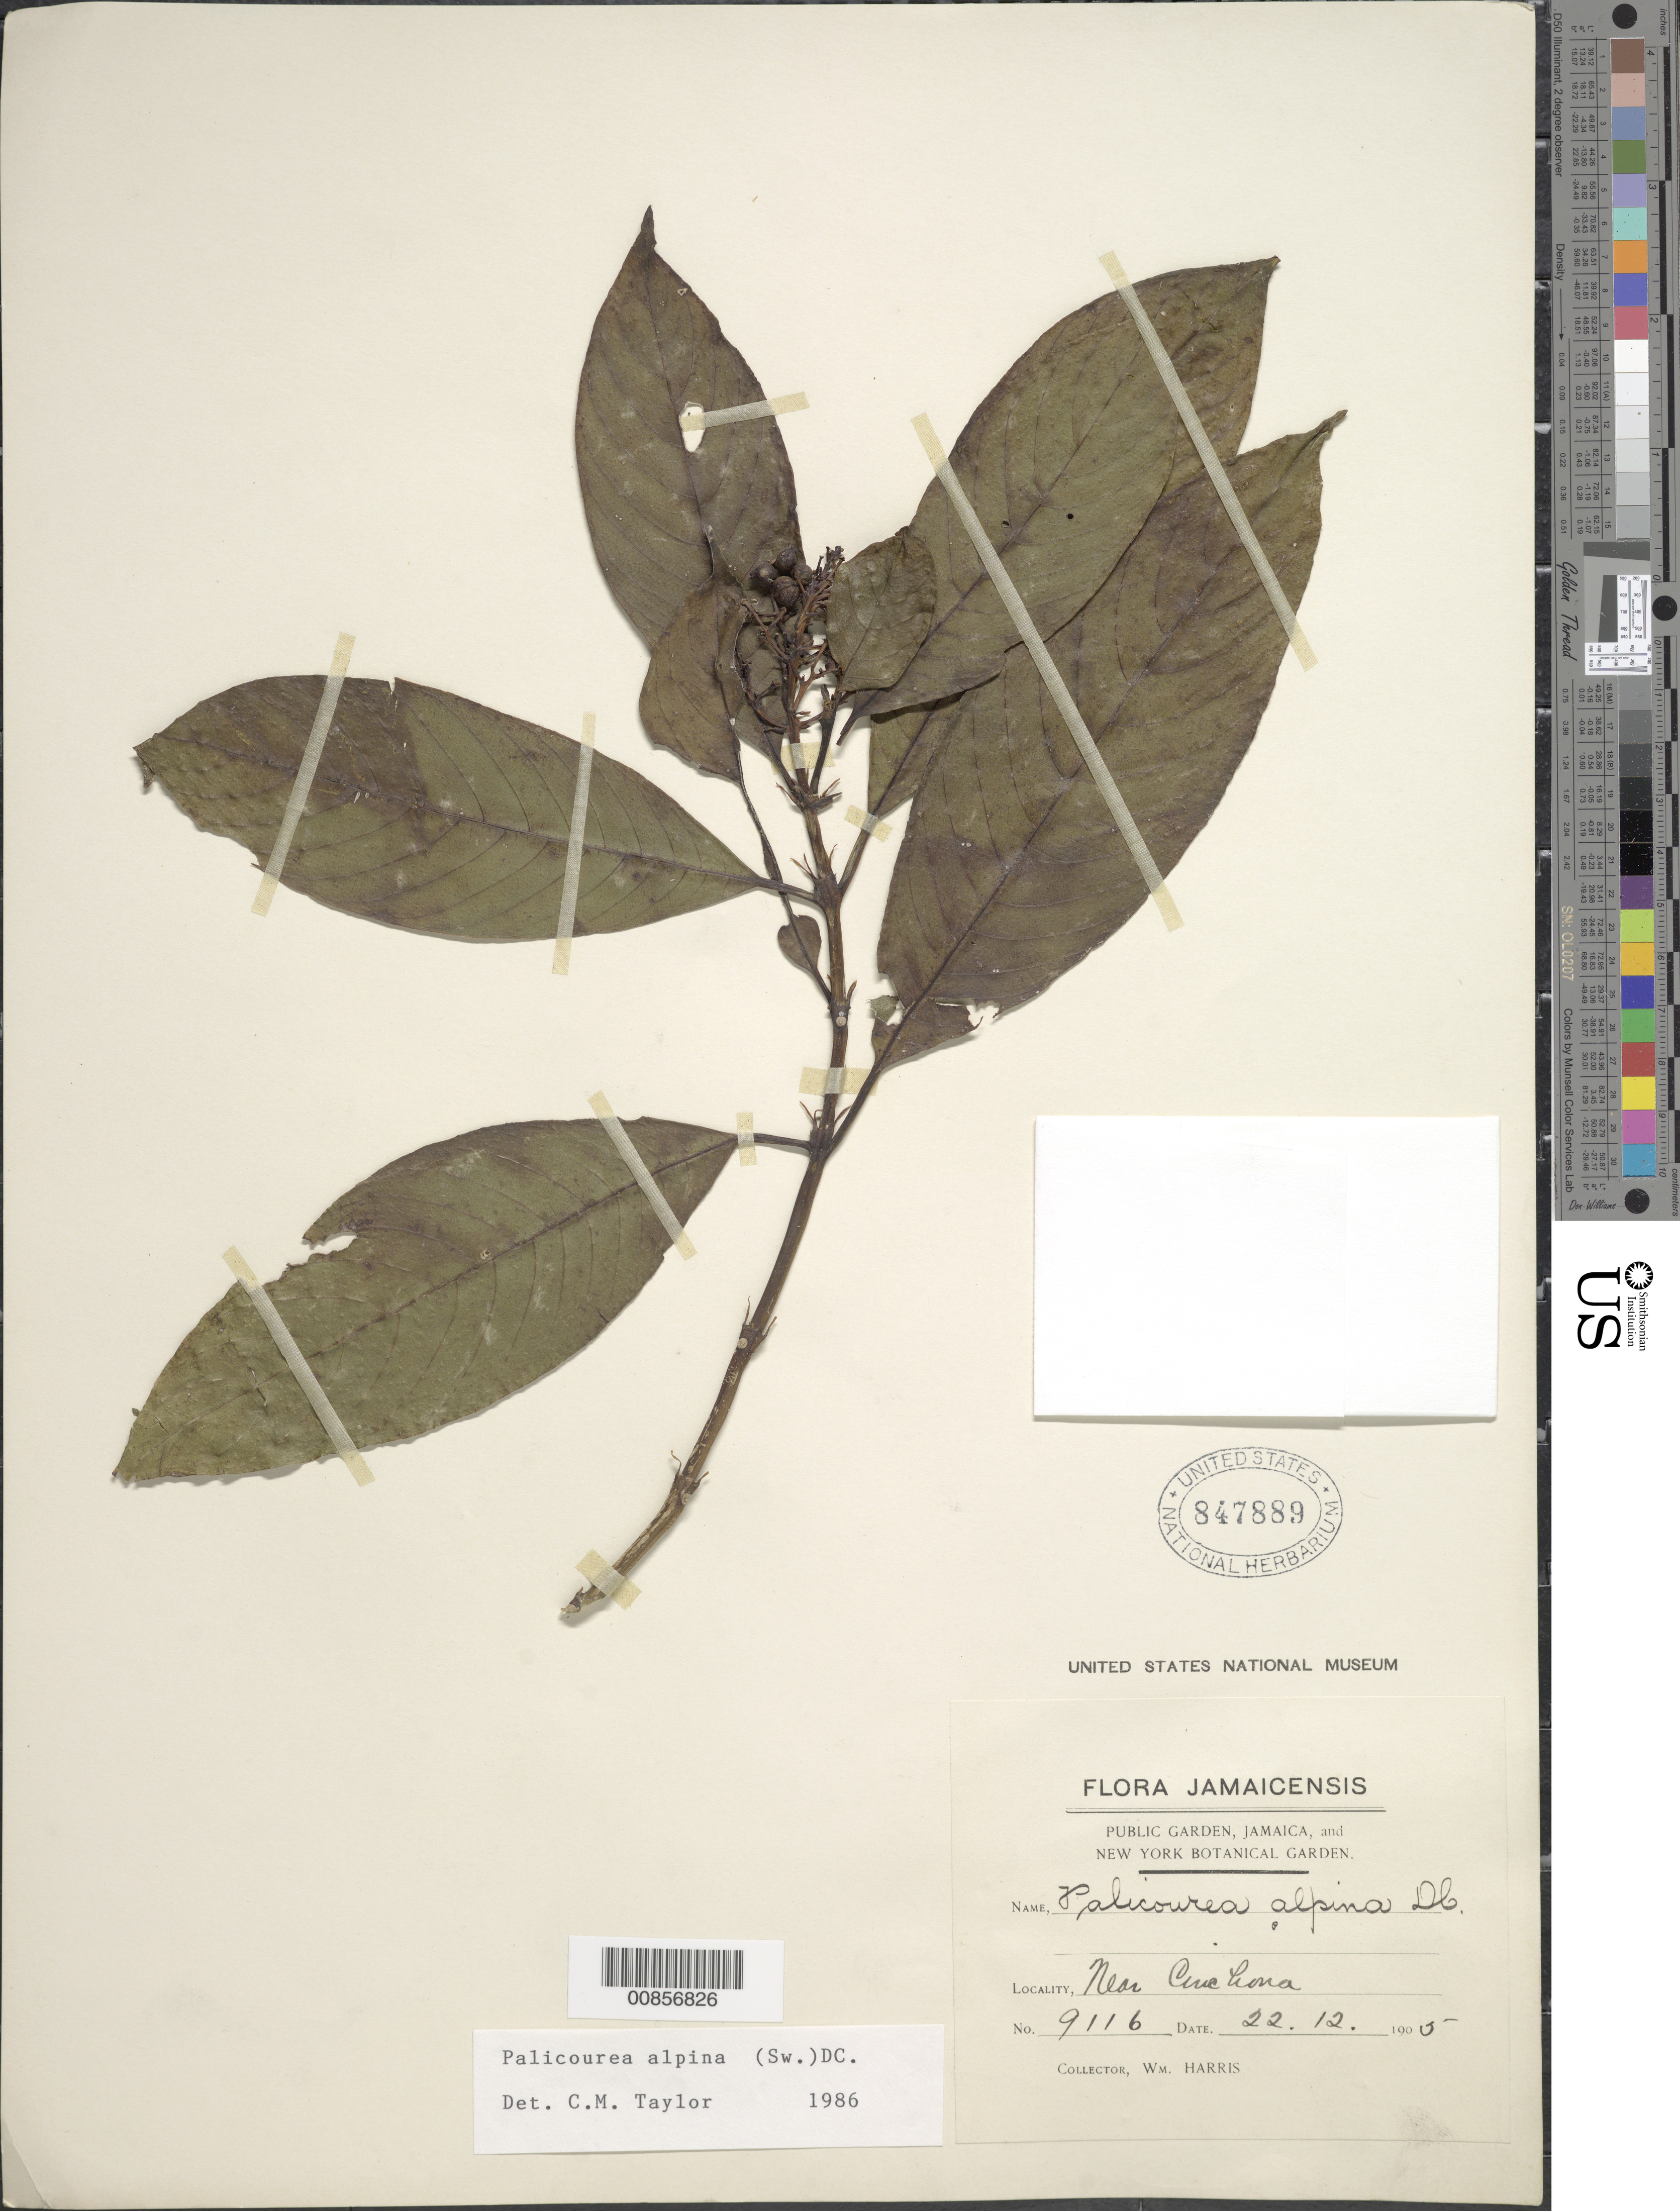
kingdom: Plantae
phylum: Tracheophyta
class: Magnoliopsida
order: Gentianales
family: Rubiaceae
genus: Palicourea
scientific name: Palicourea alpina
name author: (Sw.) DC.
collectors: W. H. Harris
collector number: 9116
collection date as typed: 22 Dec 1905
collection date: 1905-12-22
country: Jamaica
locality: Near Cuichona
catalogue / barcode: US 847889